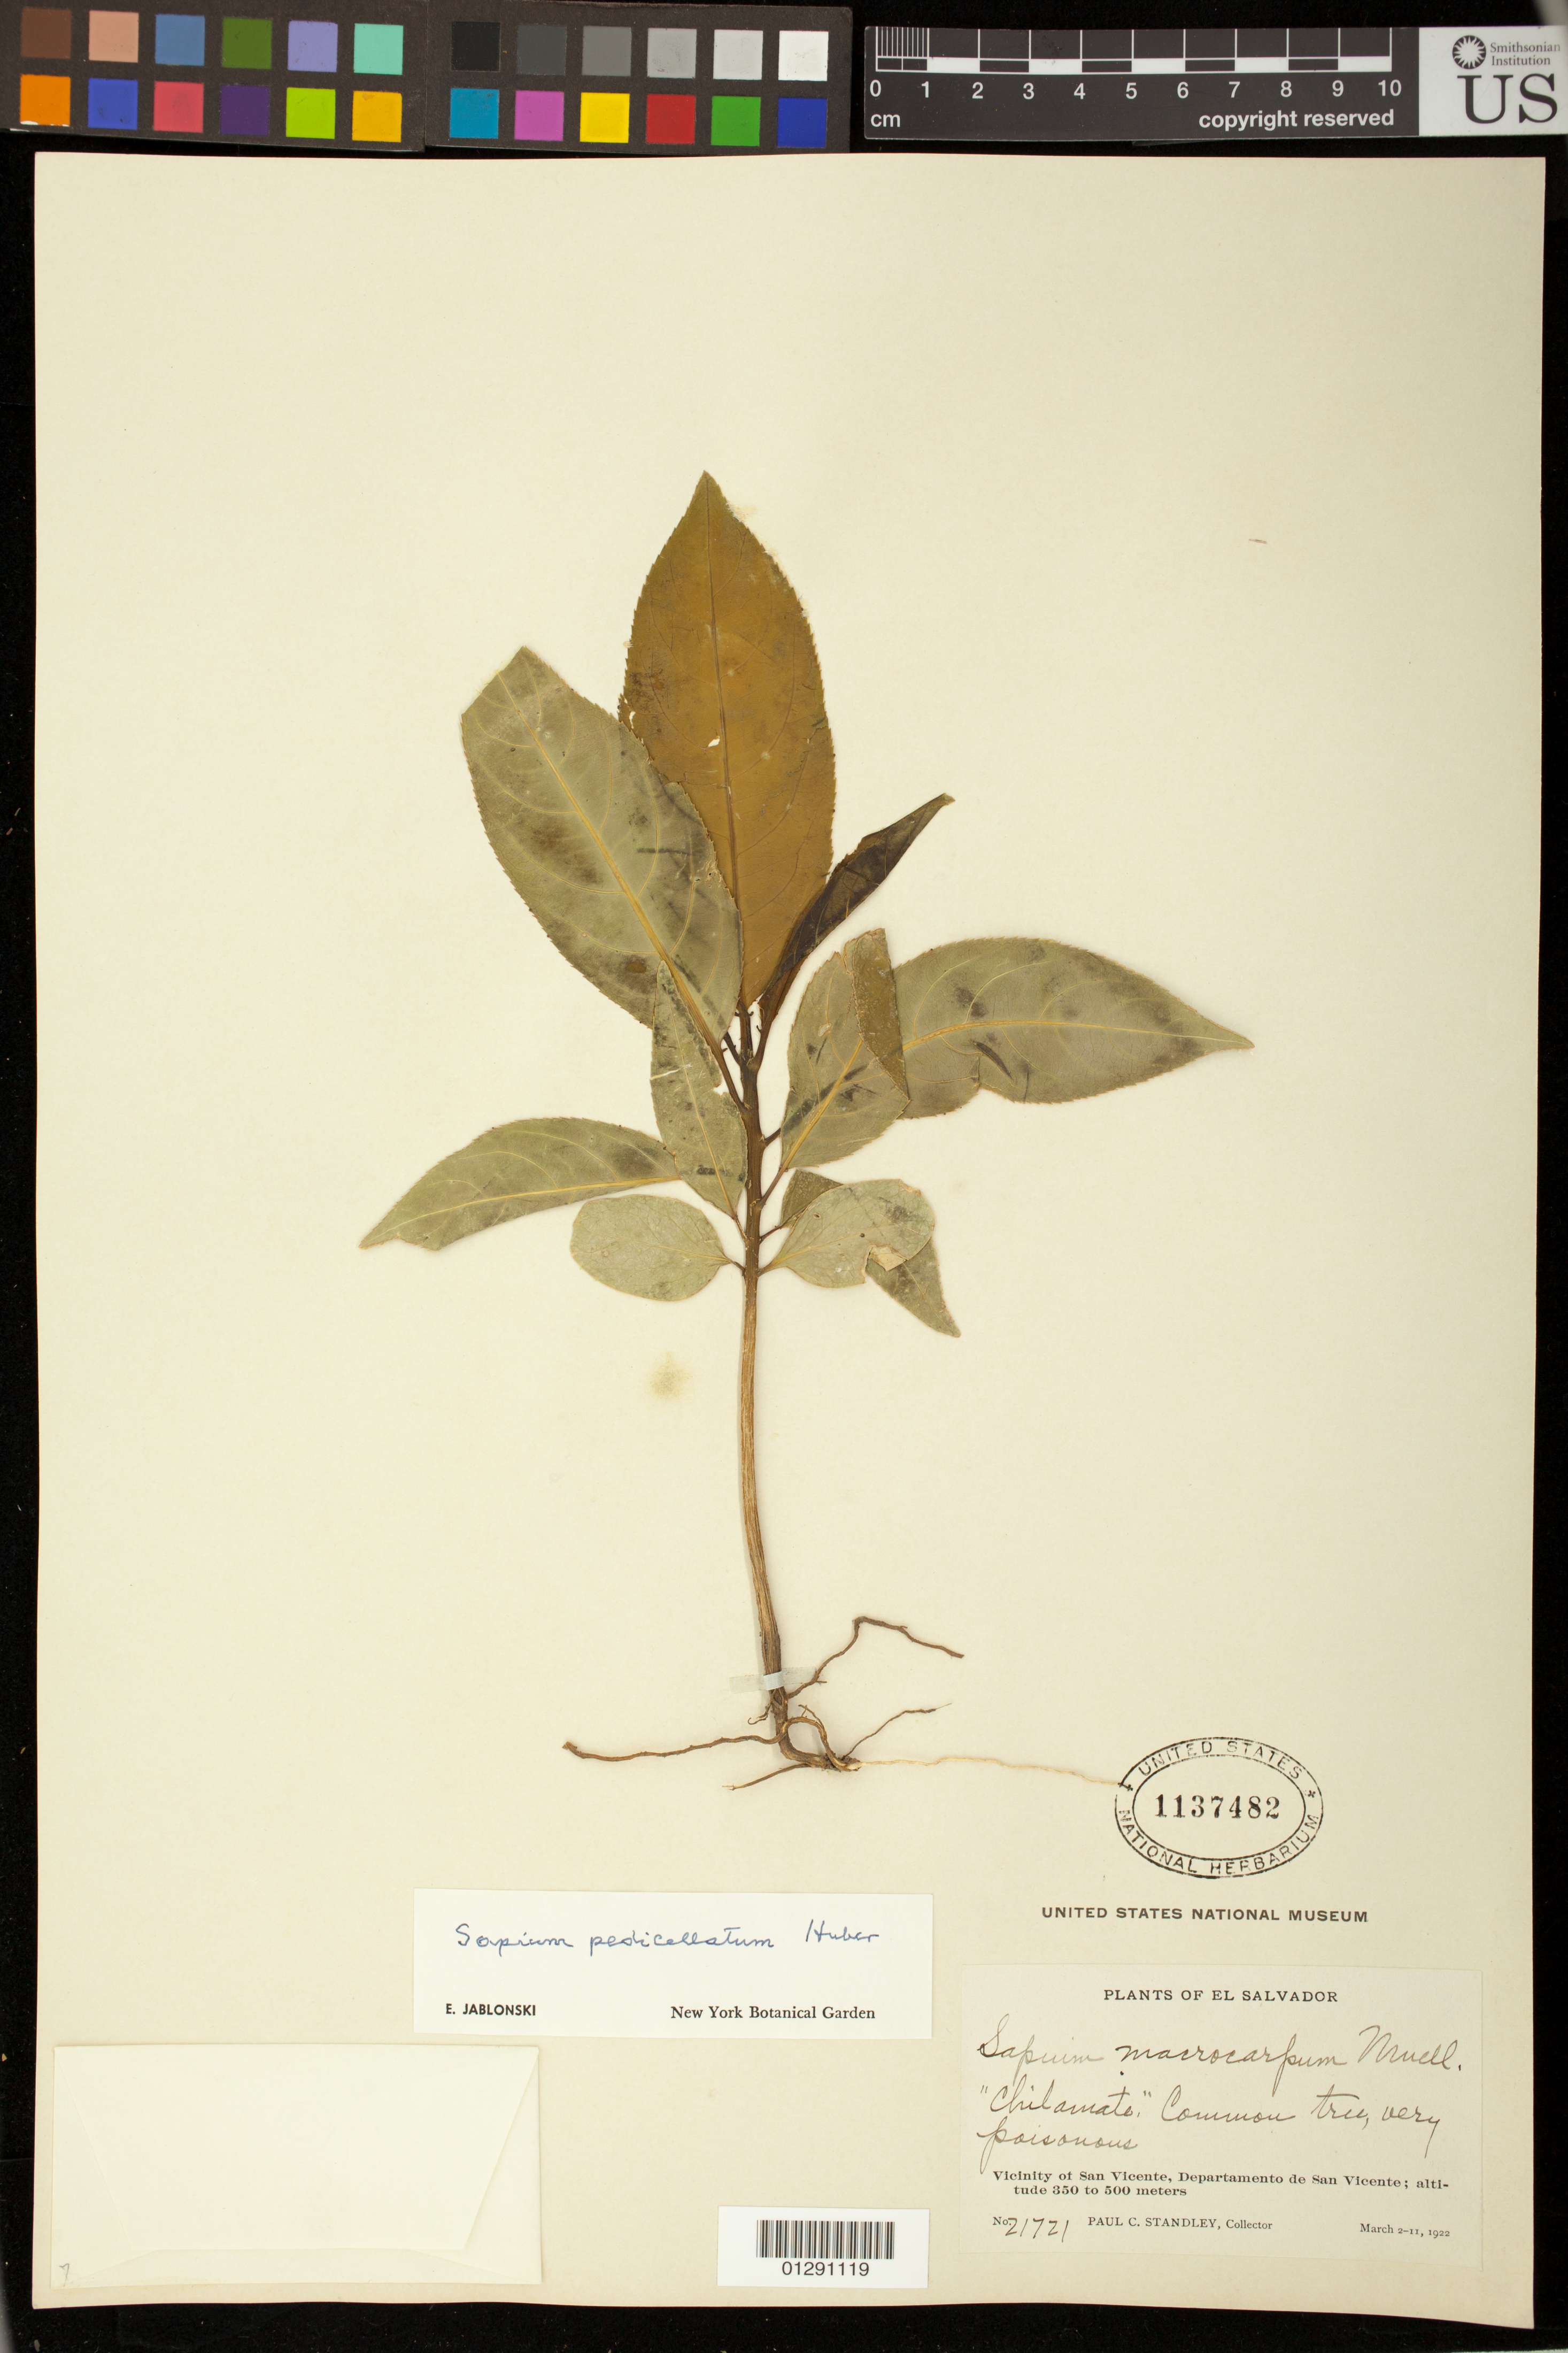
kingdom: Plantae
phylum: Tracheophyta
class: Magnoliopsida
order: Malpighiales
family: Euphorbiaceae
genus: Sapium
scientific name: Sapium pedicellatum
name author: Huber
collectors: P. C. Standley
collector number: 21721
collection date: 1922-03-02/1922-03-11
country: El Salvador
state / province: San Vincente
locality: Vicinity of San Vicente, Departamento de San Vicente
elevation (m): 350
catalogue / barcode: US 1137482